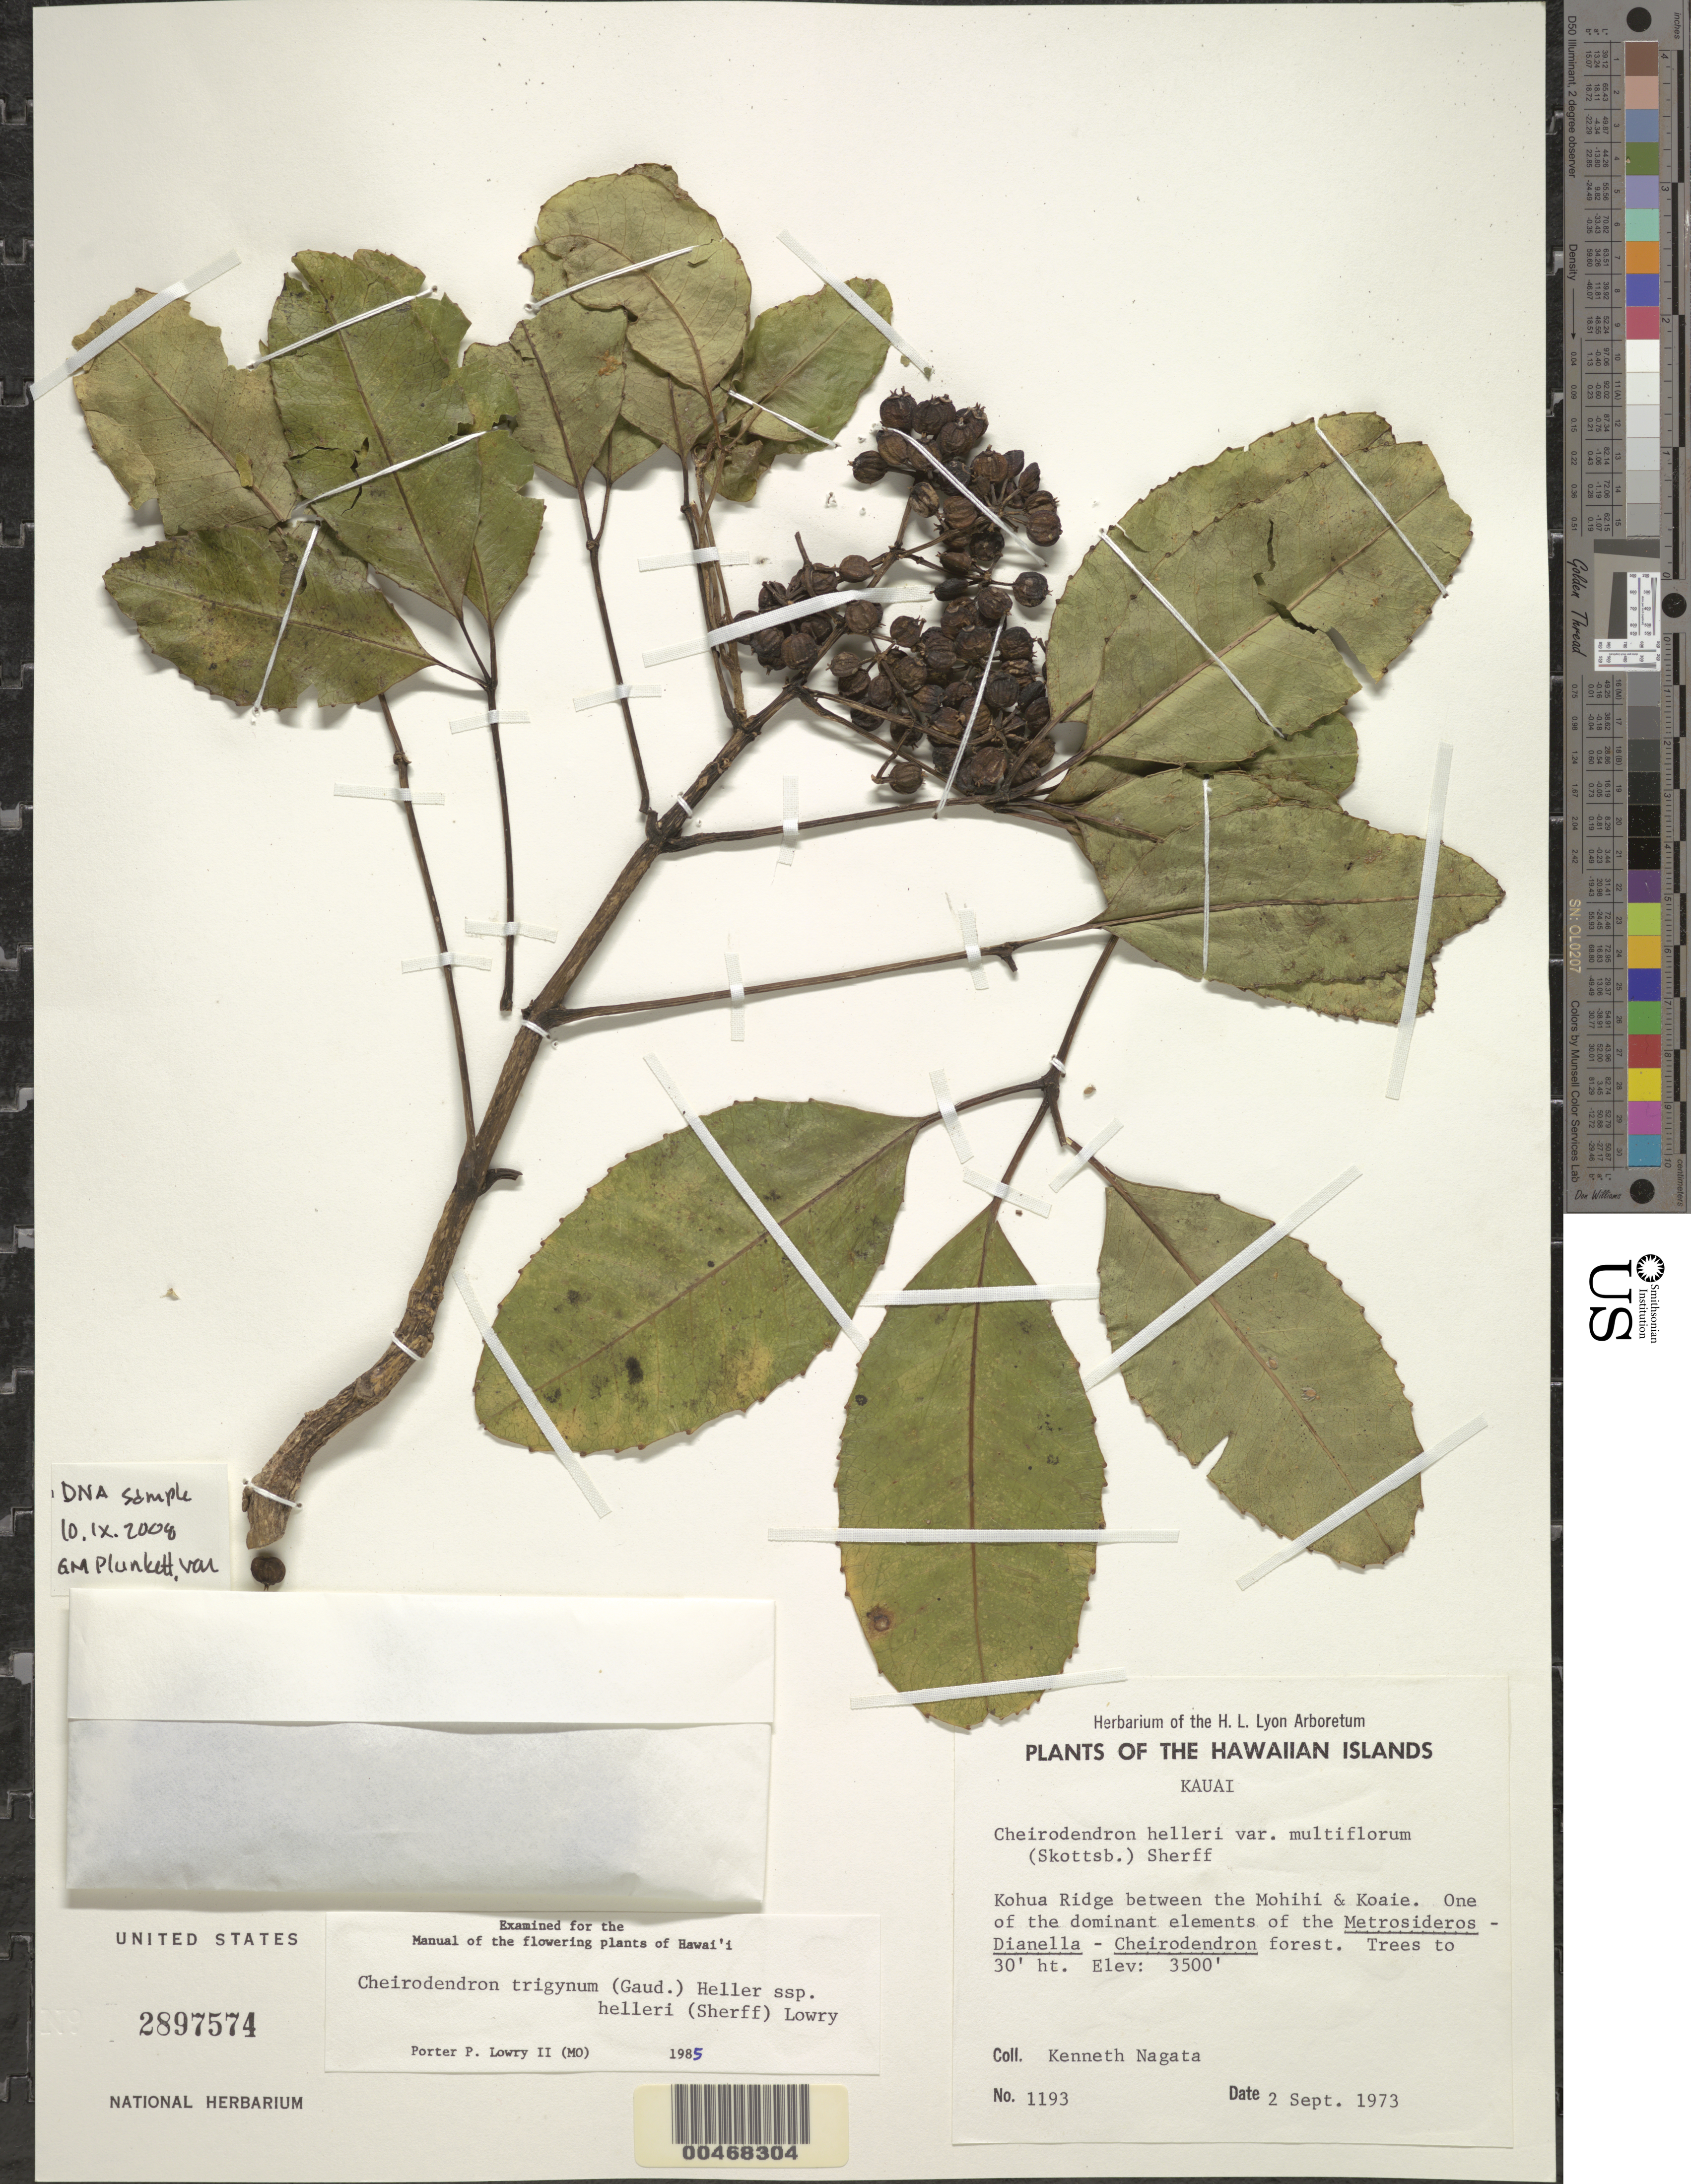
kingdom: Plantae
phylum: Tracheophyta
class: Magnoliopsida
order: Apiales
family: Araliaceae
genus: Cheirodendron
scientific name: Cheirodendron trigynum subsp. helleri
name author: (Gaudich.) A. Heller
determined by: Lowry, P. P., (MO), Missouri Botanical Garden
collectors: K. Nagata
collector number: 1193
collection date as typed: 2 Sep 1973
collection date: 1973-09-02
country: United States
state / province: Hawaii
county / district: Kauai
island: Kaua'i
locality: Kohua Ridge between the Mohihi and Koaie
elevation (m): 1067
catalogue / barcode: US 2897574